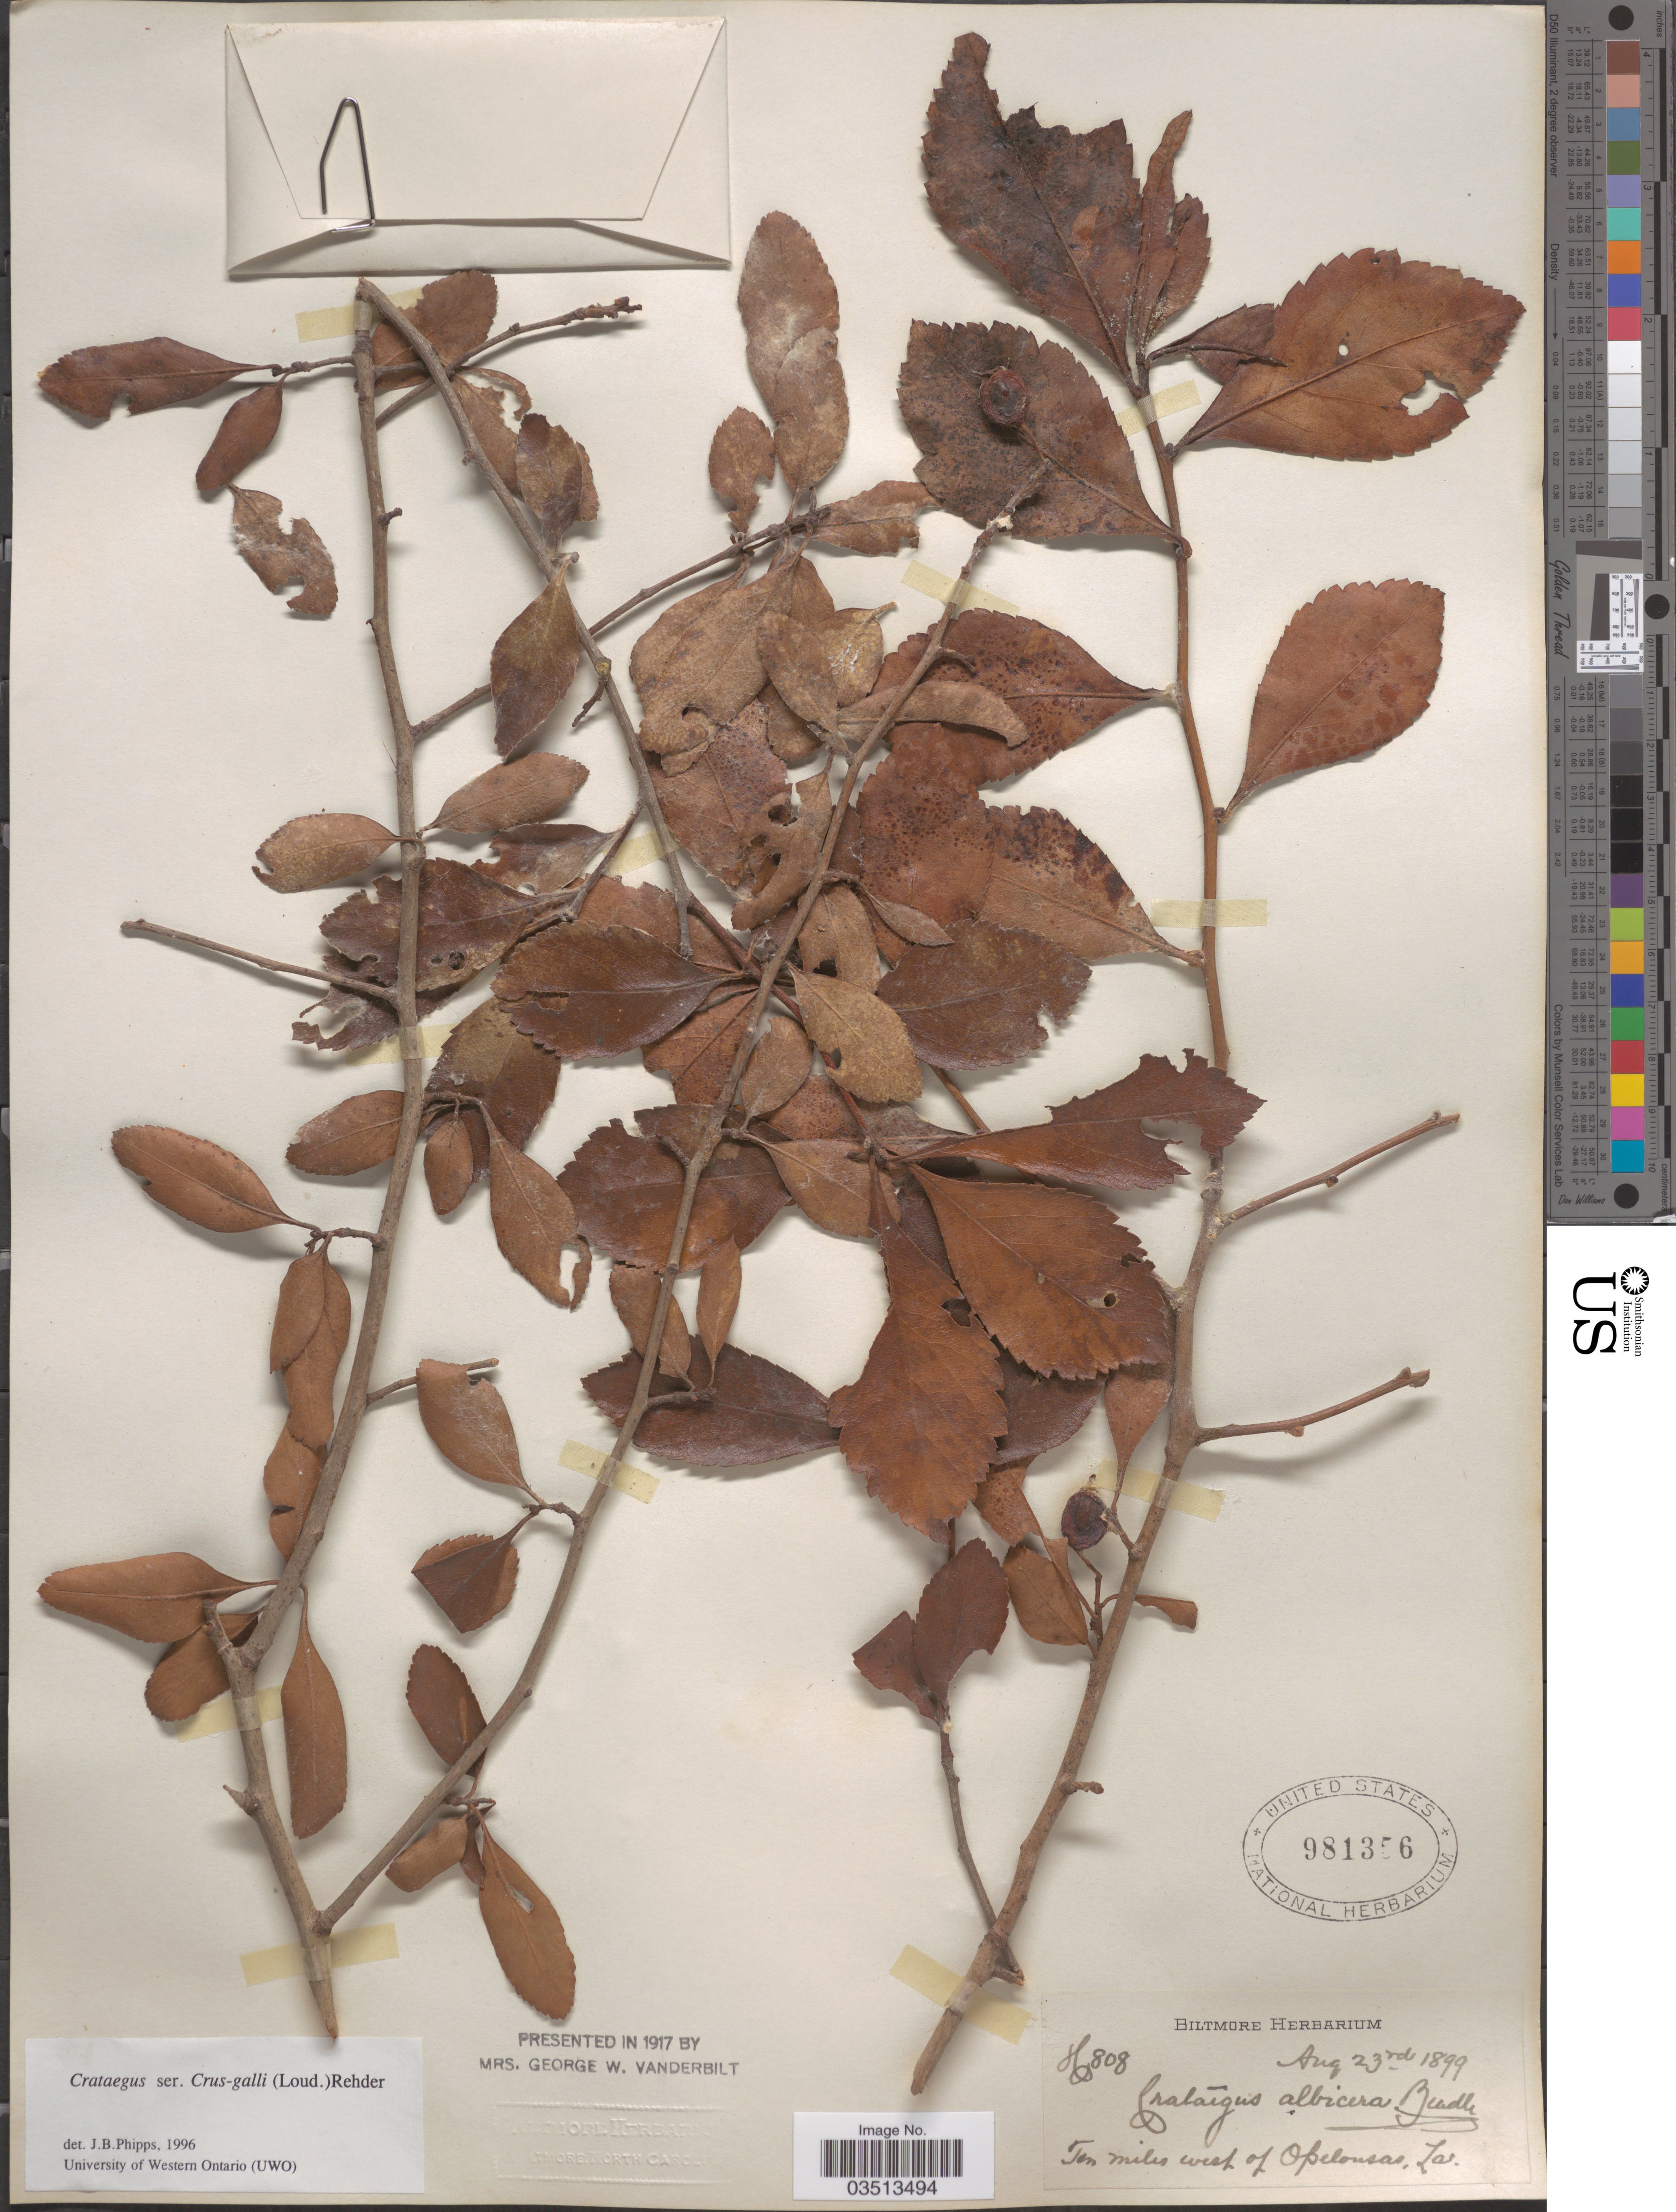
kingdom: Plantae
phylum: Tracheophyta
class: Magnoliopsida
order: Rosales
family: Rosaceae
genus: Crataegus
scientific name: Crataegus berberifolia var. engelmannii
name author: Eggl.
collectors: ex herb. Biltmore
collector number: H808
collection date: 1899-08-23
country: United States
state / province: Louisiana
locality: Ten miles west of Opelousas.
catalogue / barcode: US 981356